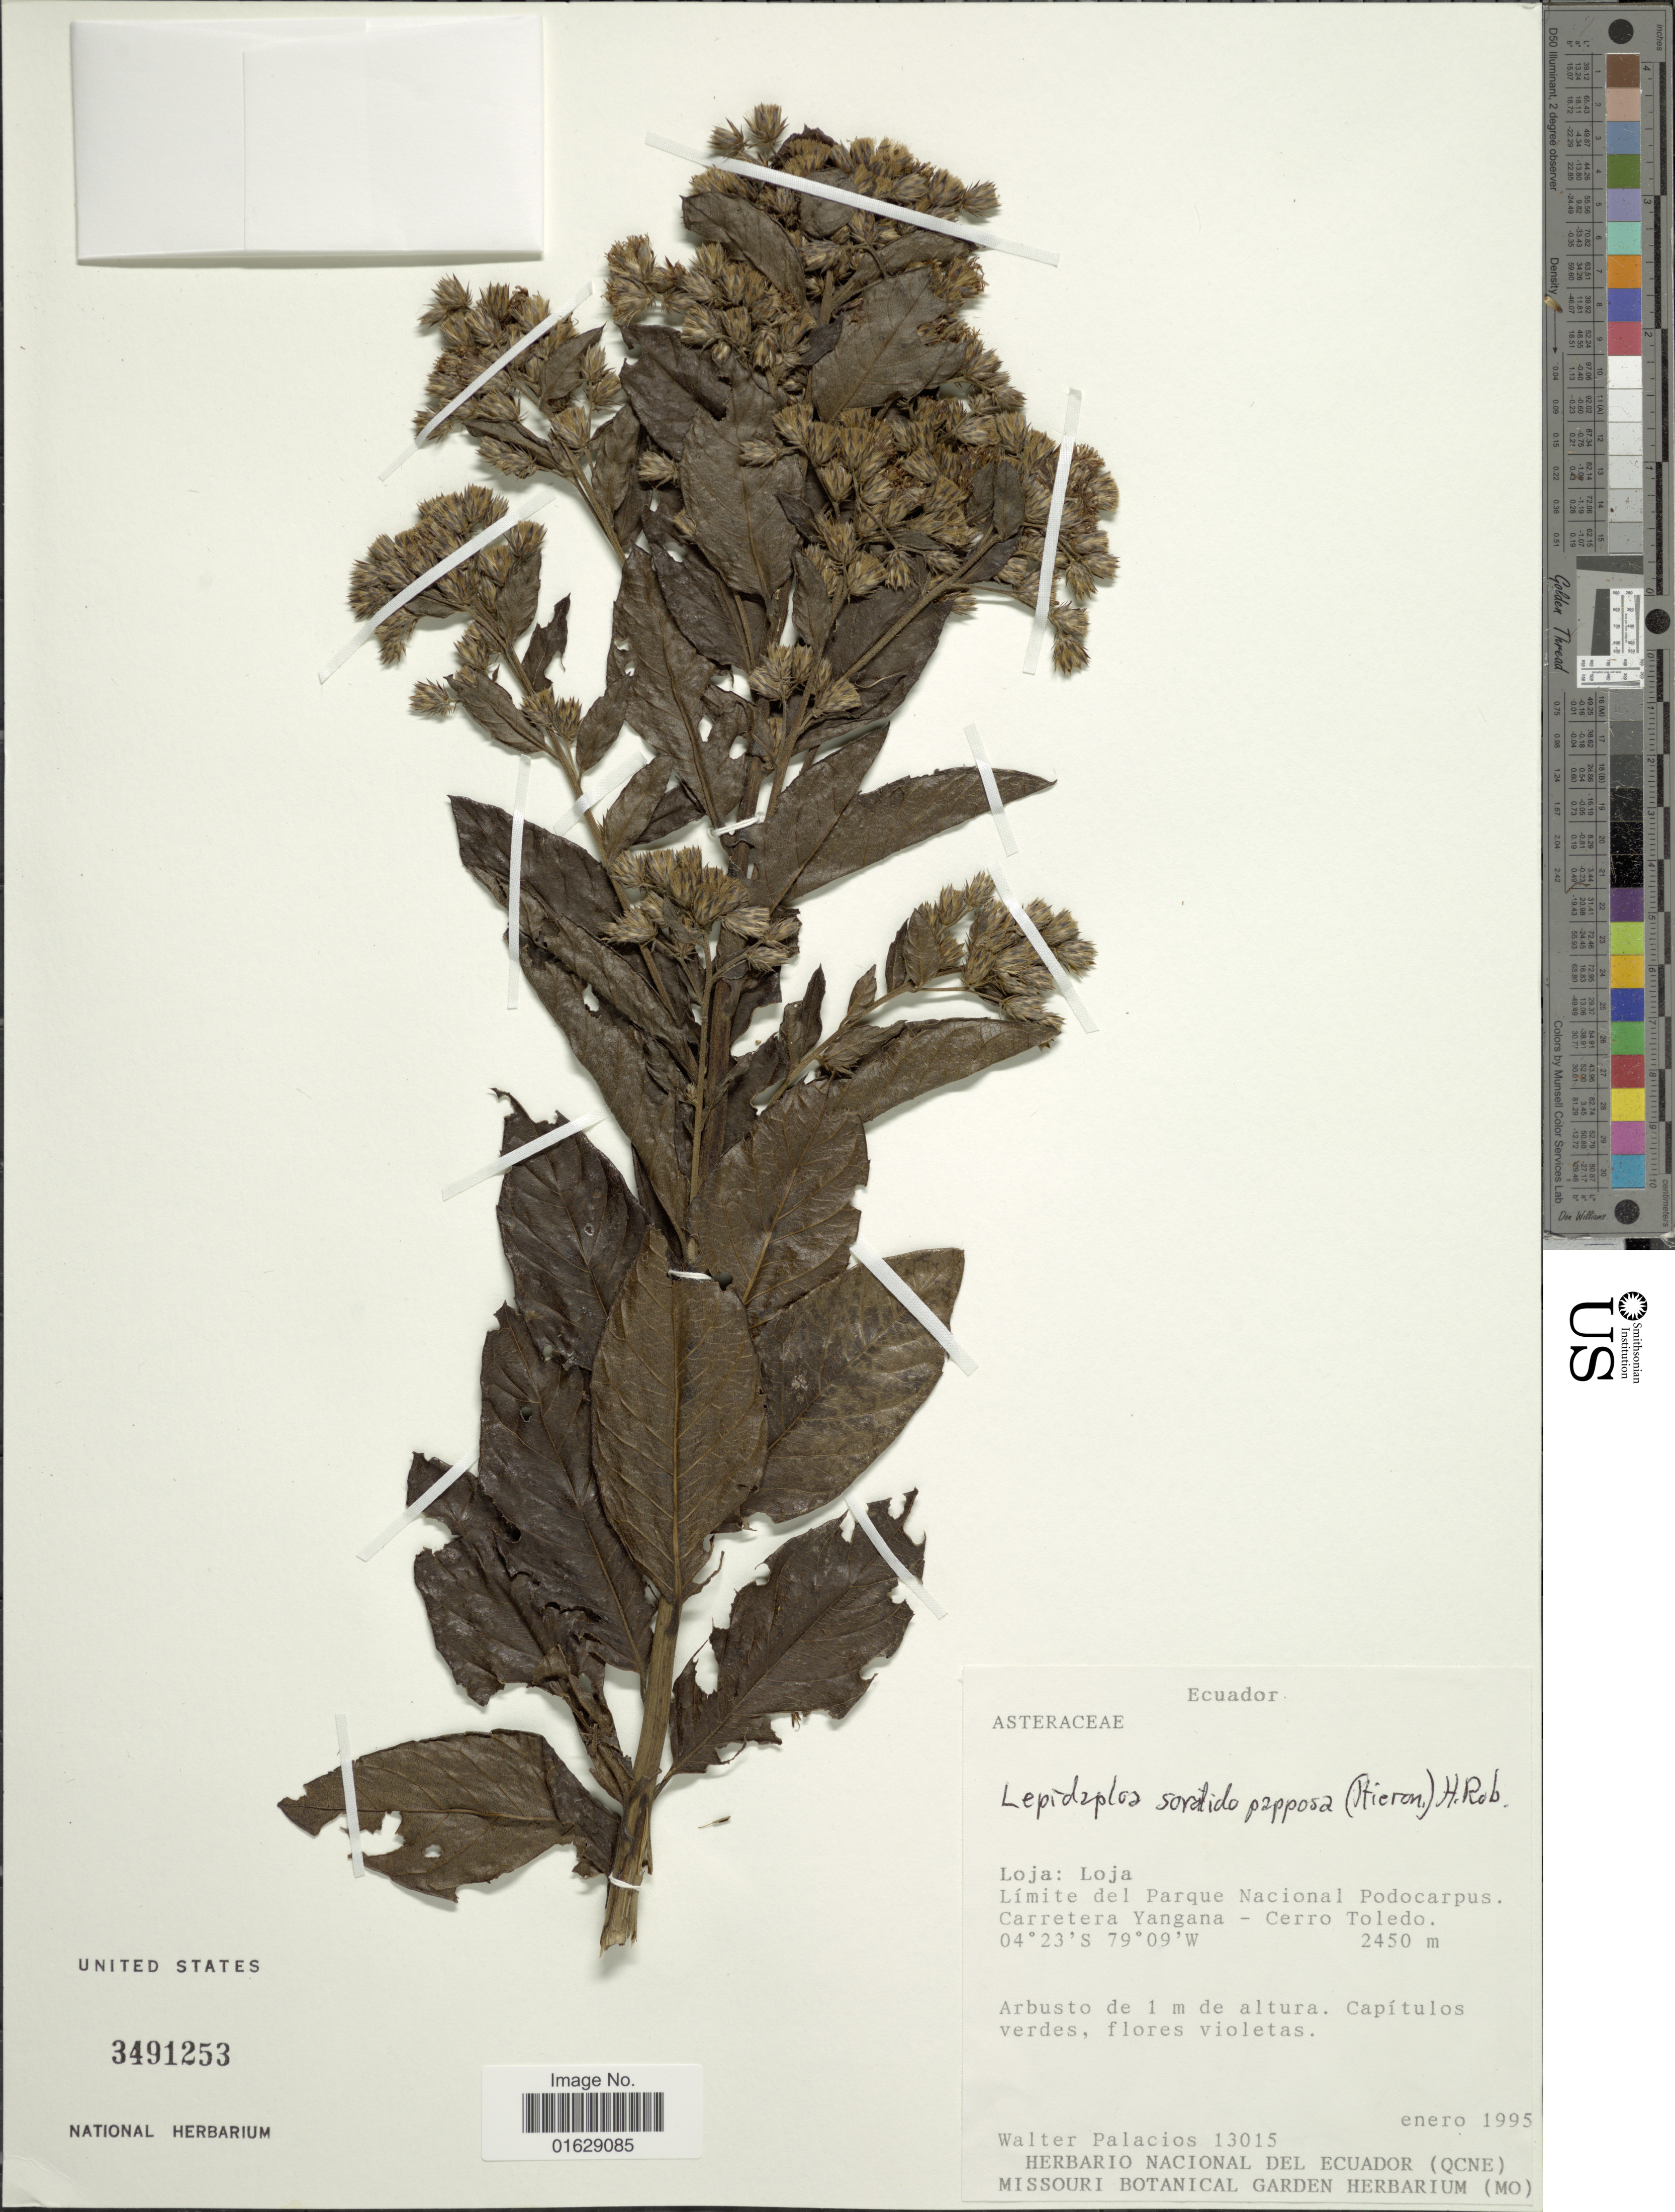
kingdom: Plantae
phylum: Tracheophyta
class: Magnoliopsida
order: Asterales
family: Asteraceae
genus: Lepidaploa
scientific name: Lepidaploa sordidopapposa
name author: (Hieron.) H. Rob.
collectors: W. Palacios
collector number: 13015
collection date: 1995-01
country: Ecuador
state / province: Loja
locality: Limite del Parque Nacional Podocarpus. Carretera Yangana - Cerro Toledo.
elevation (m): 2450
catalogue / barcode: US 3491253